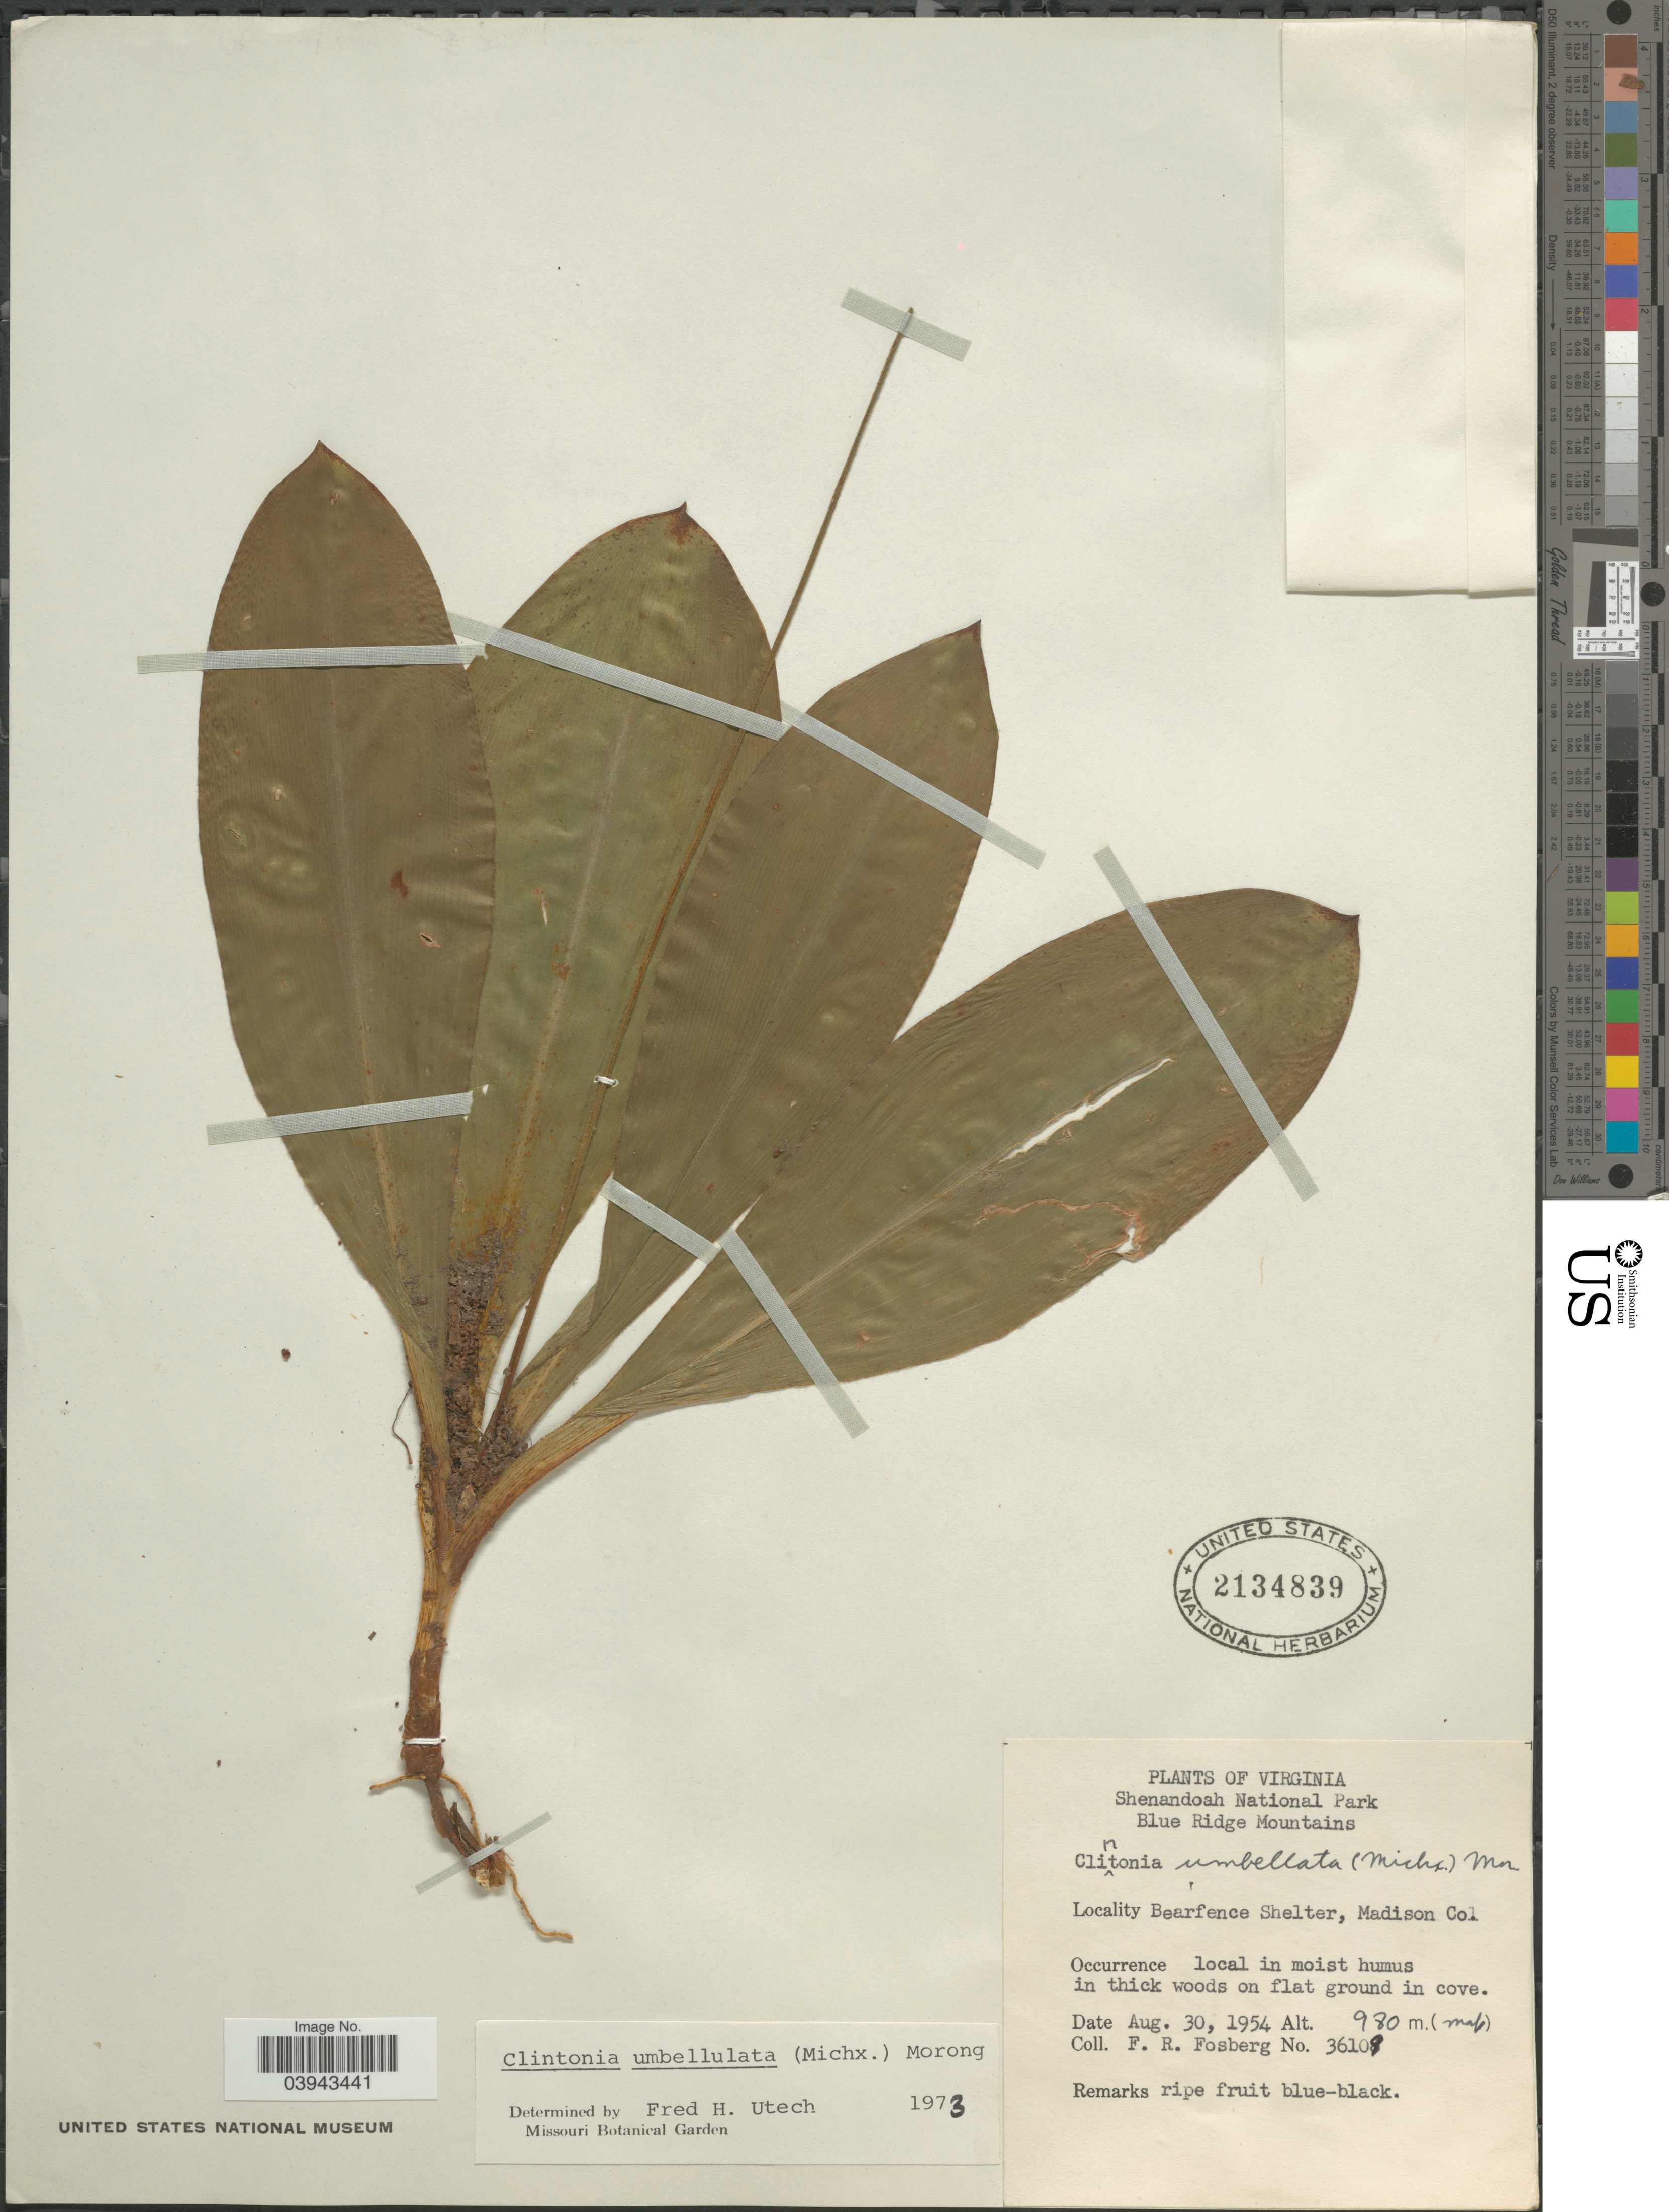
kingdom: Plantae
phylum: Tracheophyta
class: Liliopsida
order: Liliales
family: Liliaceae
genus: Clintonia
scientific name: Clintonia umbellulata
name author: (Michx.) Morong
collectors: F. R. Fosberg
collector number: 36109*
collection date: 1954-08-30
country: United States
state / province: Virginia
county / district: Madison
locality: Shenandoah National Park. Blue Ridge Mountains. Bearfence Shelter, Madison Co.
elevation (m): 980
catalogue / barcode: US 2134839